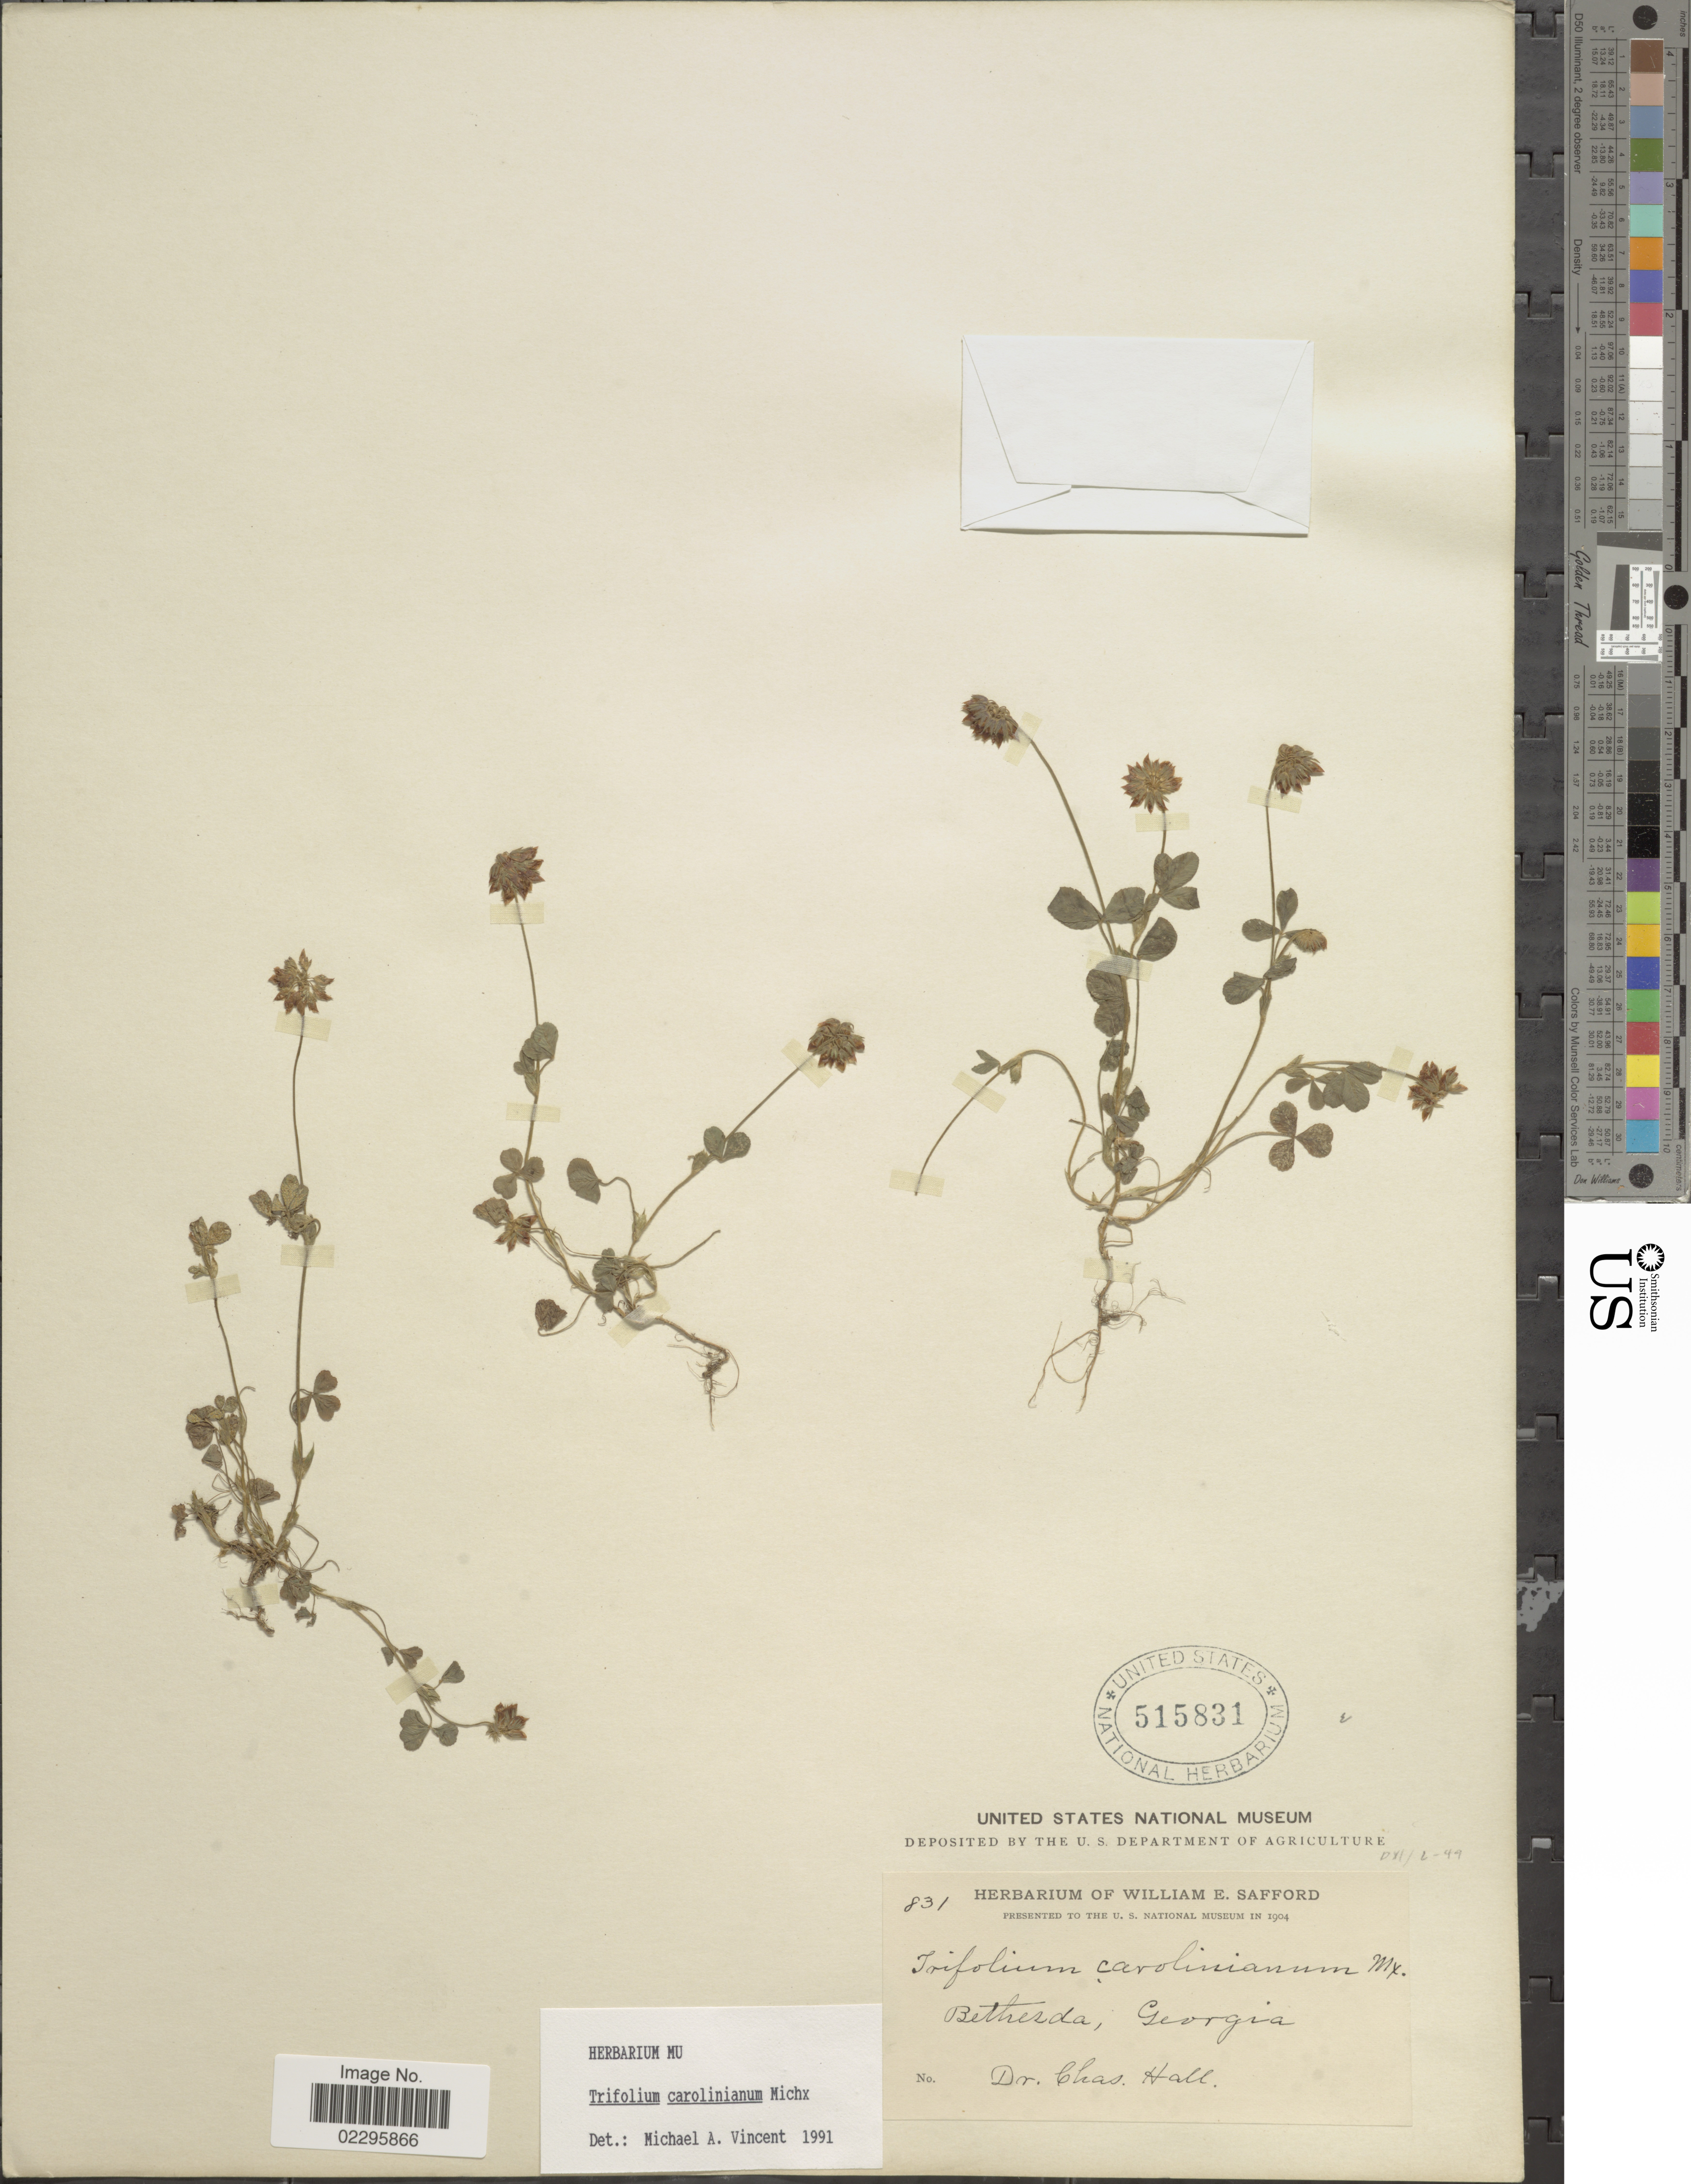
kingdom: Plantae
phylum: Tracheophyta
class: Magnoliopsida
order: Fabales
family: Fabaceae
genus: Trifolium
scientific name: Trifolium carolinianum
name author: Michx.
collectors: C. Hall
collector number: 831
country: United States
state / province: Georgia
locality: Bethesda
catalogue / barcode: US 515831